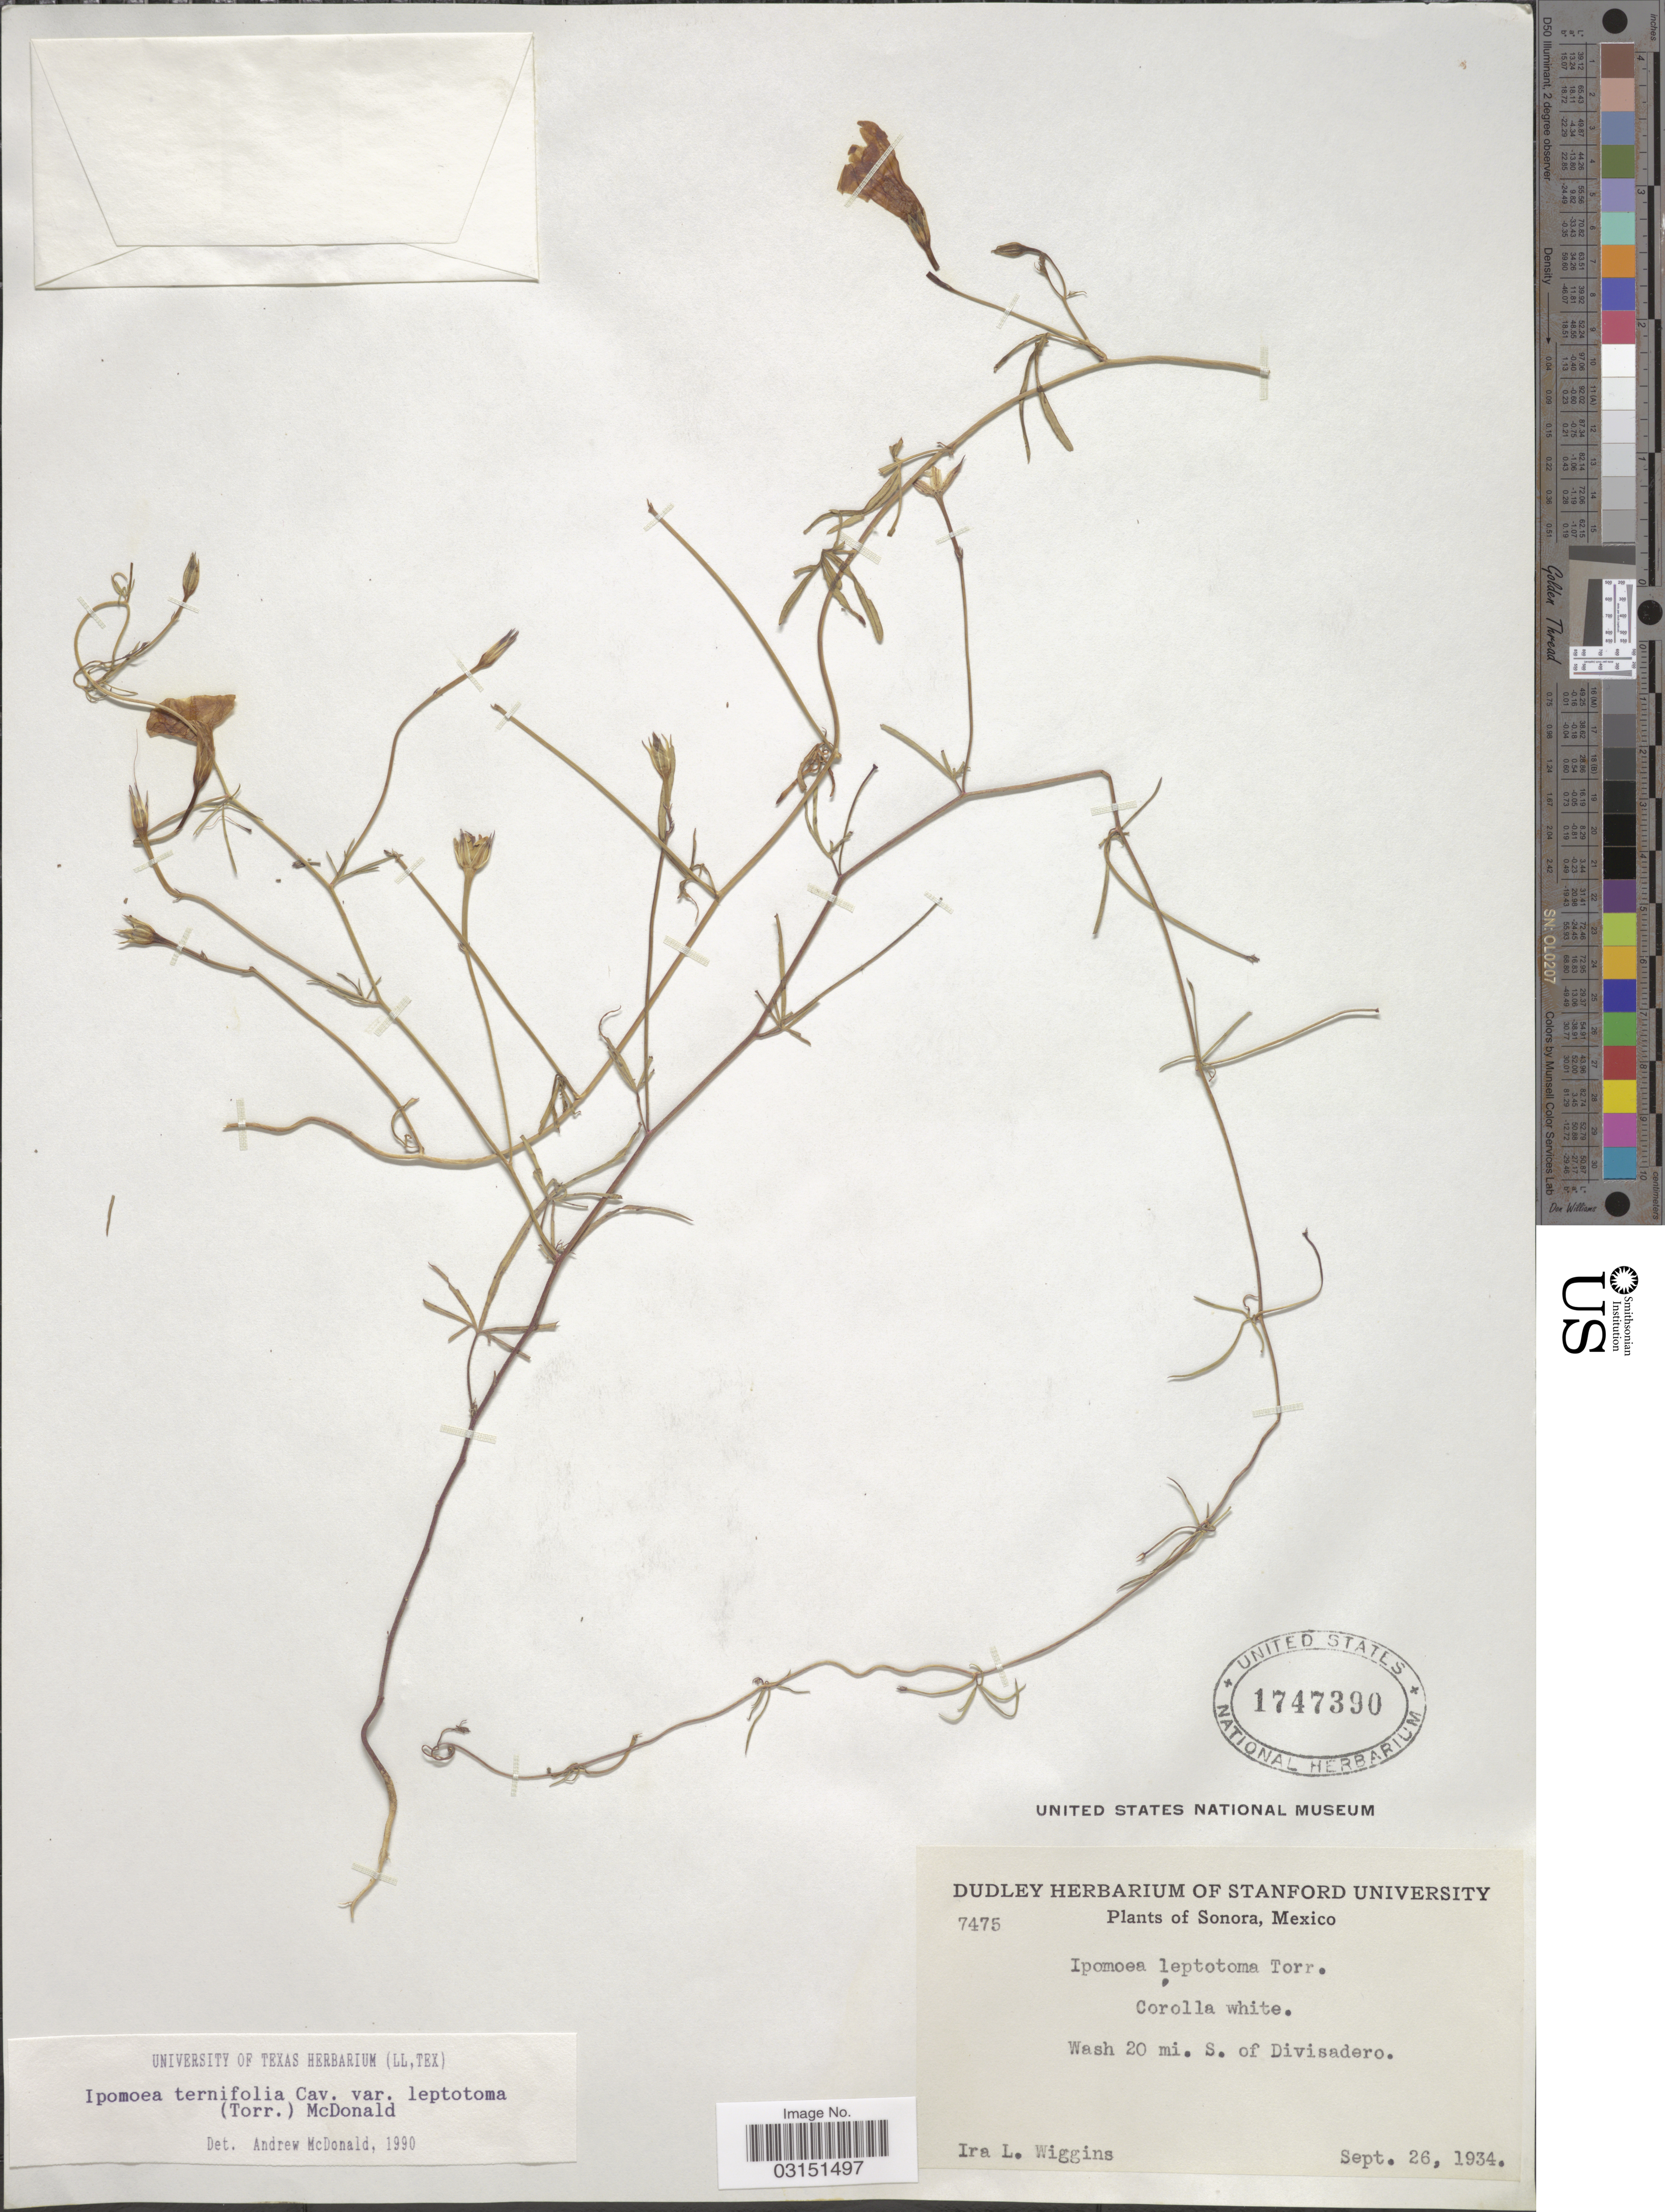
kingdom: Plantae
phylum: Tracheophyta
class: Magnoliopsida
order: Solanales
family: Convolvulaceae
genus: Ipomoea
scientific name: Ipomoea ternifolia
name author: Cav.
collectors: I. L. Wiggins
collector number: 7475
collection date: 1934-09-26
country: Mexico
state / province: Sonora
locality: Wash 20 mi. S. of Divisadero.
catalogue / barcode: US 1747390